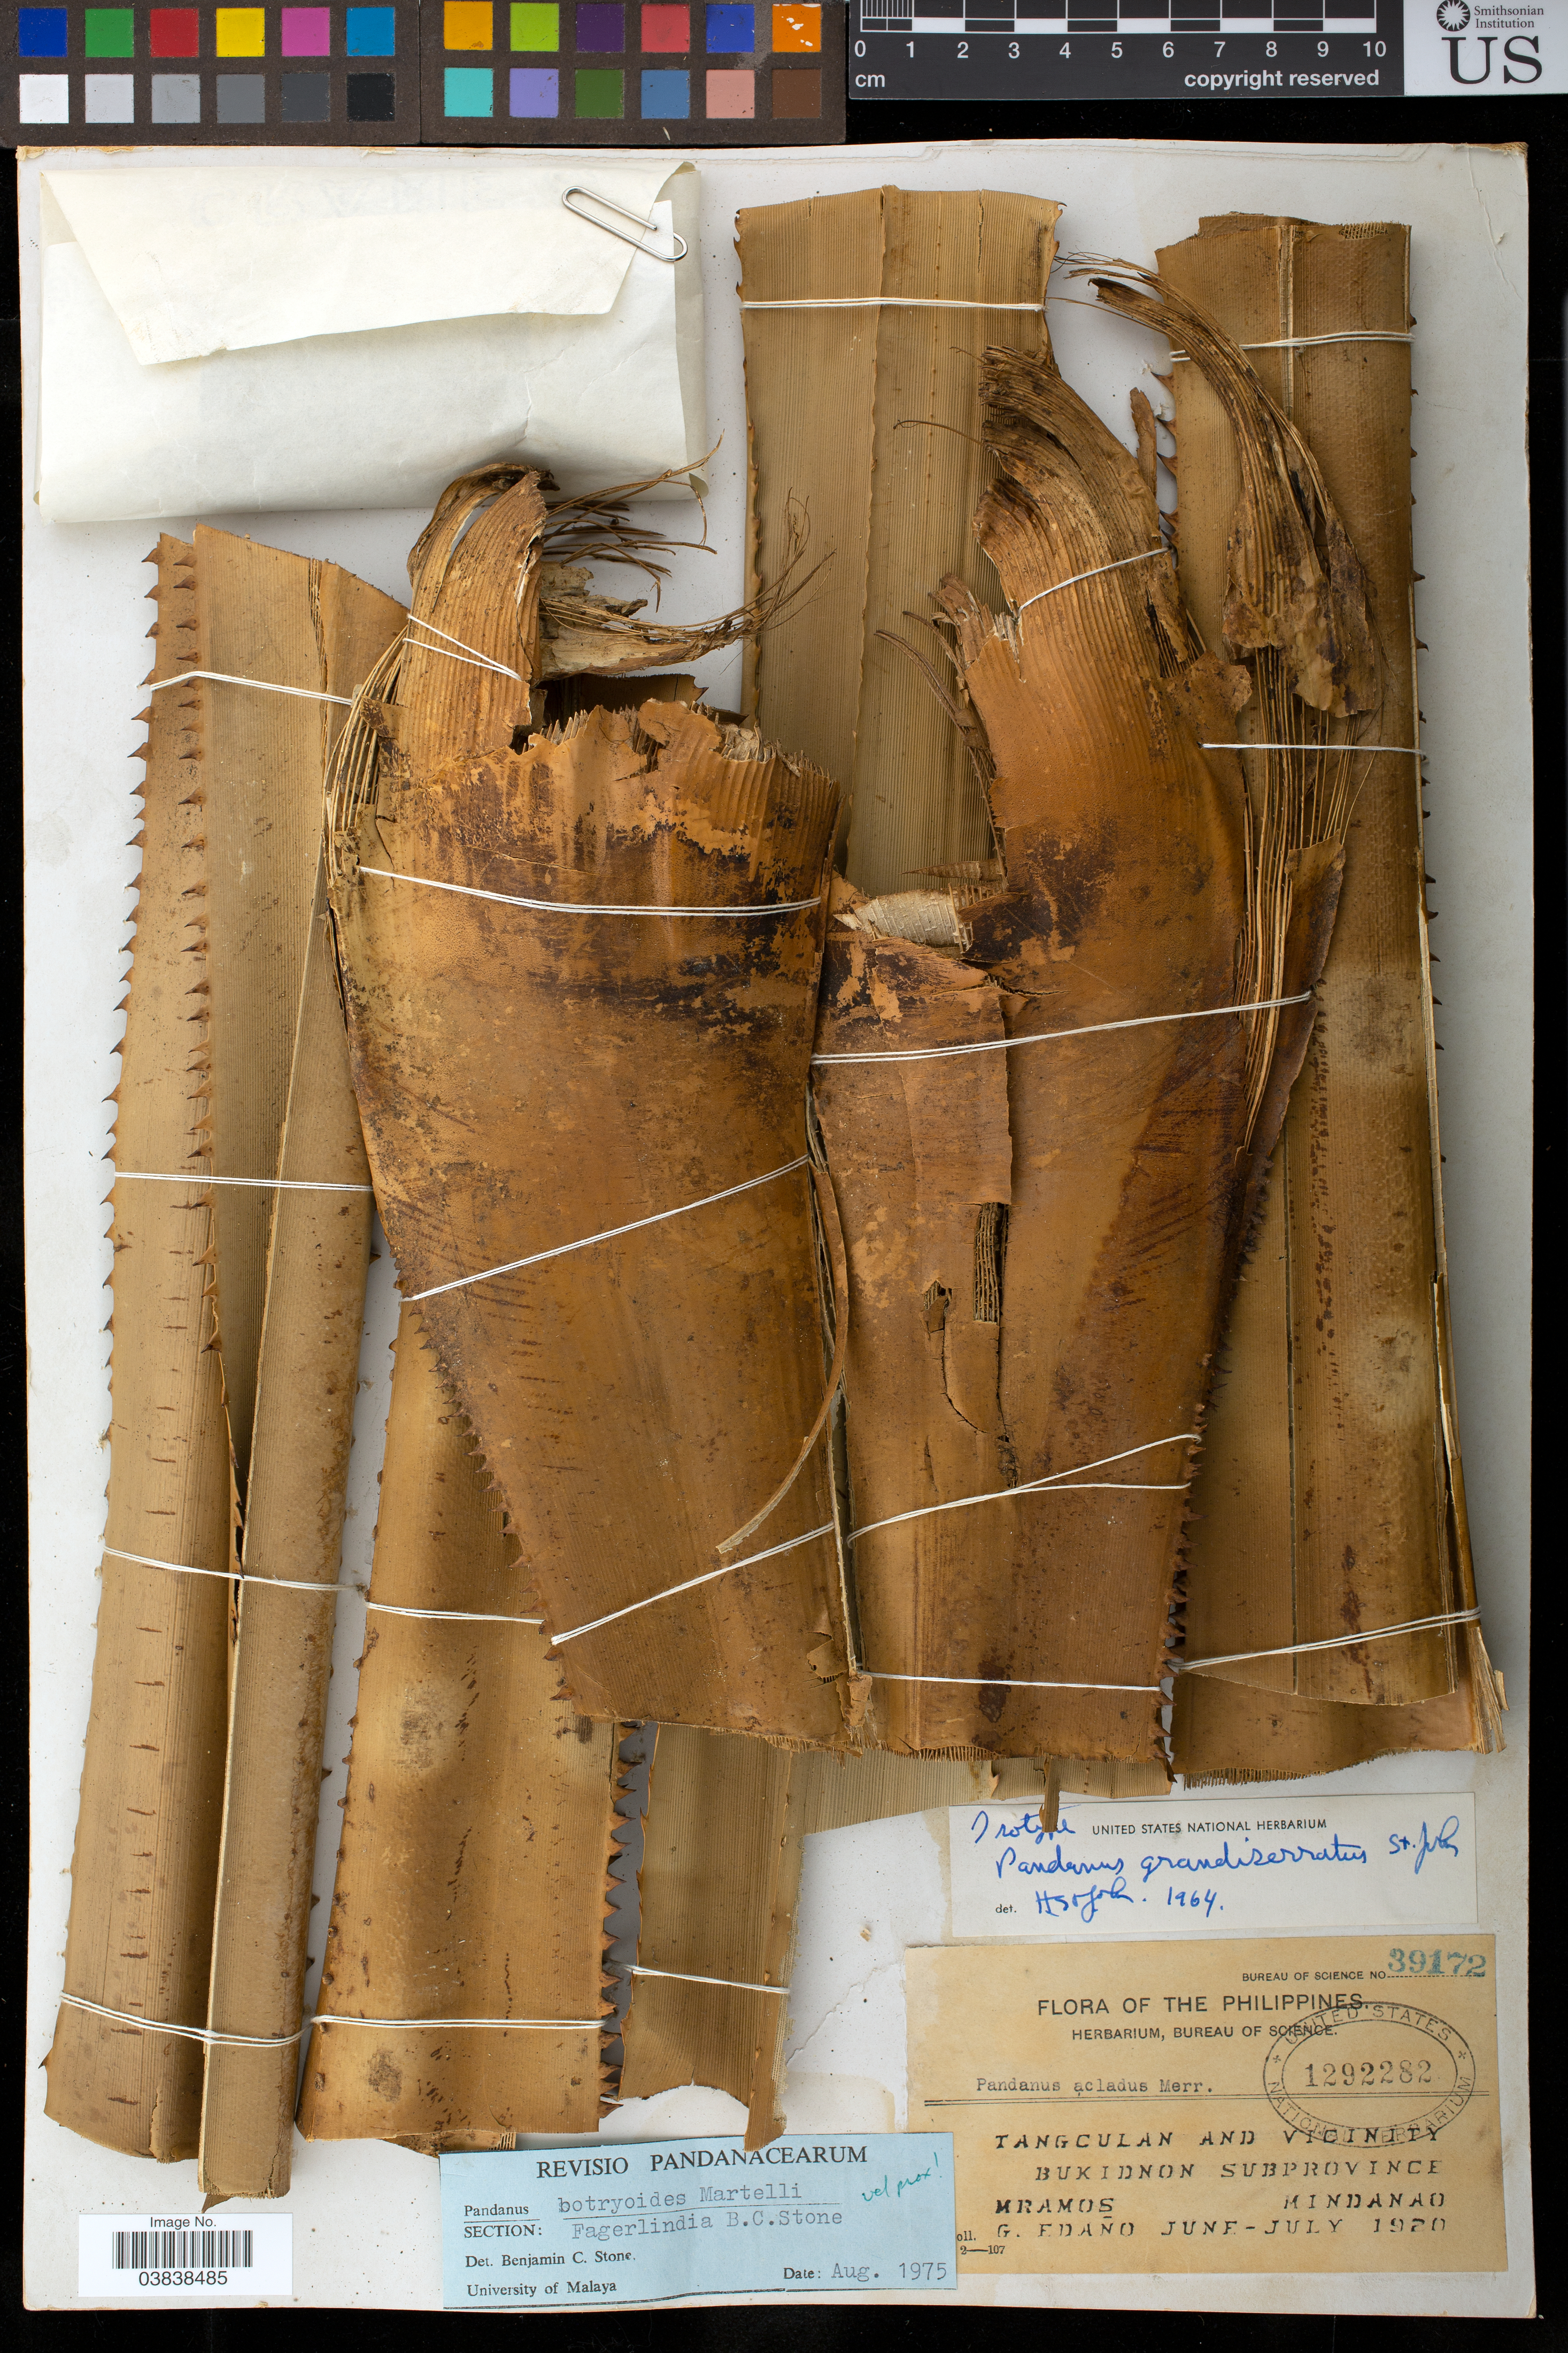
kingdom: Plantae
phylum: Tracheophyta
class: Liliopsida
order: Pandanales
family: Pandanaceae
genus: Pandanus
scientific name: Pandanus botryoides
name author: Martelli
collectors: M. Ramos & G. Edaño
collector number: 39172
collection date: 1920-06/1920-07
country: Philippines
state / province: Northern Mindanao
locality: Tangculan and vicinity, Bukidnon Subprovince, Mindanao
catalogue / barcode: US 1292282